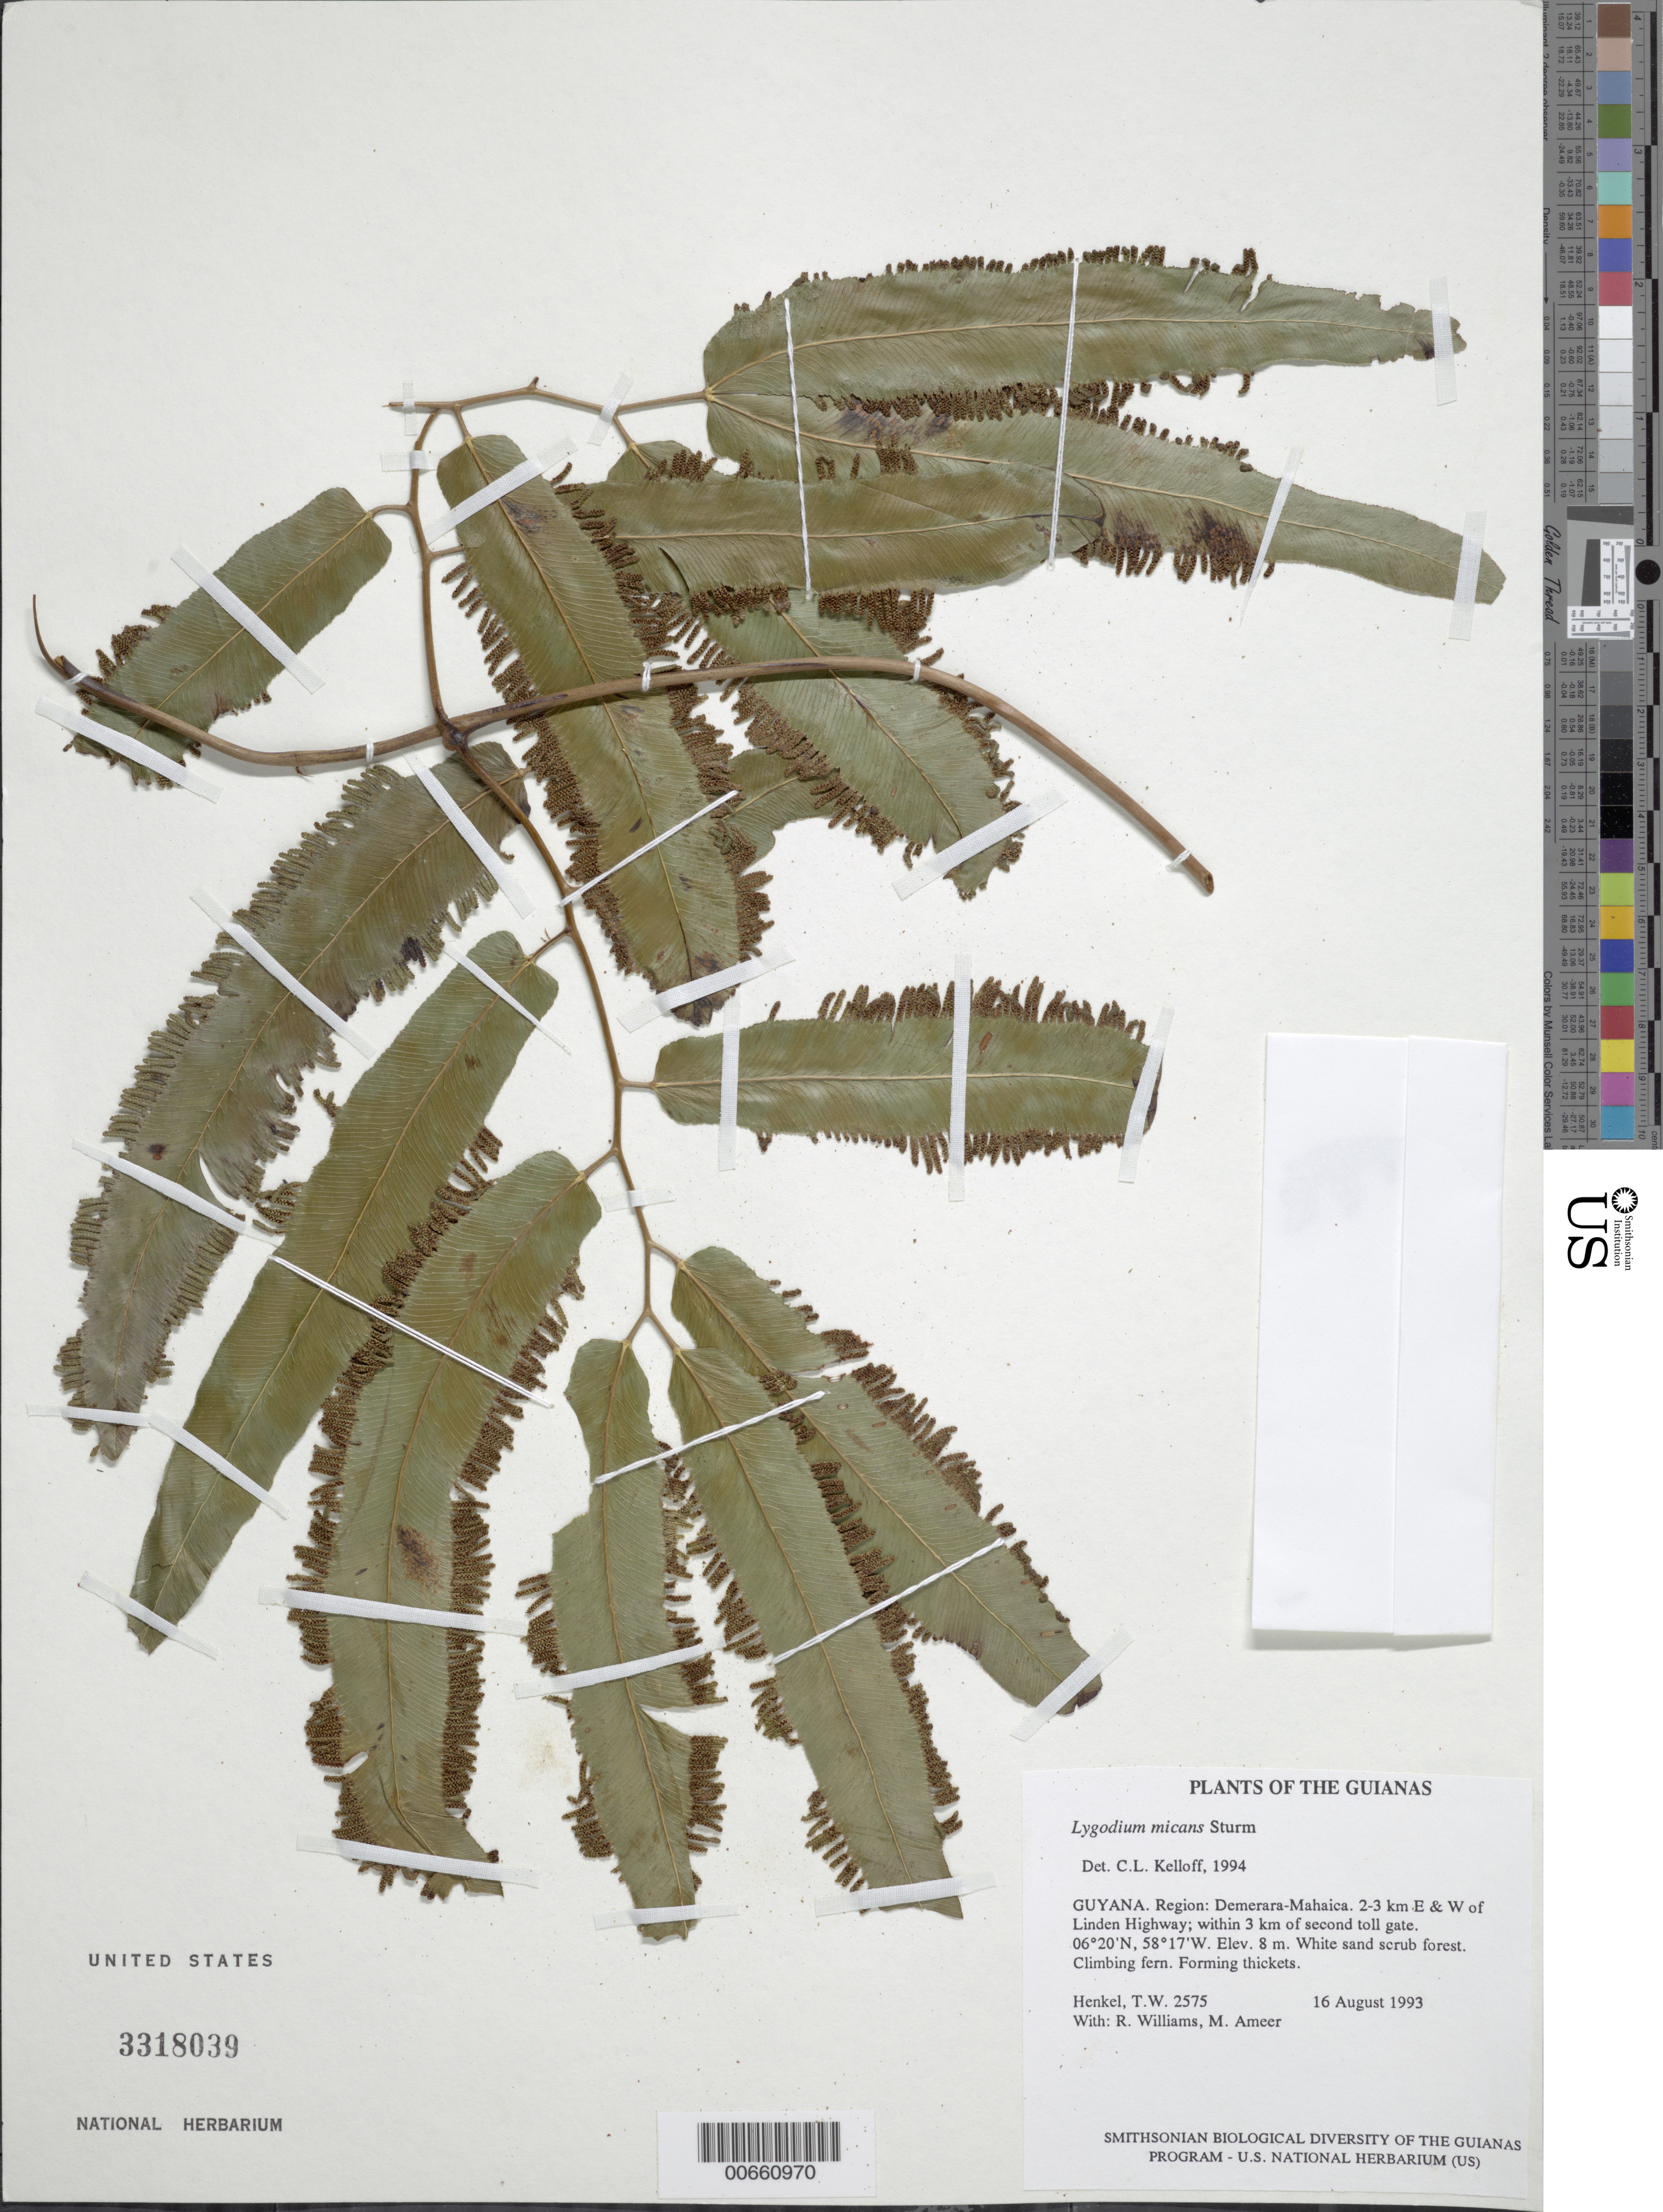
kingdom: Plantae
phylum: Tracheophyta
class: Polypodiopsida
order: Schizaeales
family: Lygodiaceae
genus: Lygodium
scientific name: Lygodium volubile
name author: Sw.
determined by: Boudrie, M.; Cremers, G.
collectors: T. Henkel, R. Williams & M. Ameer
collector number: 2575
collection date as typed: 16 August 1993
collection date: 1993-08-16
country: Guyana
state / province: Demerara-Mahaica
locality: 2-3 km E & W of Linden Highway; within 3 km of second toll gate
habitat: White sand scrub forest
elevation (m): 8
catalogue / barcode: US 3318039